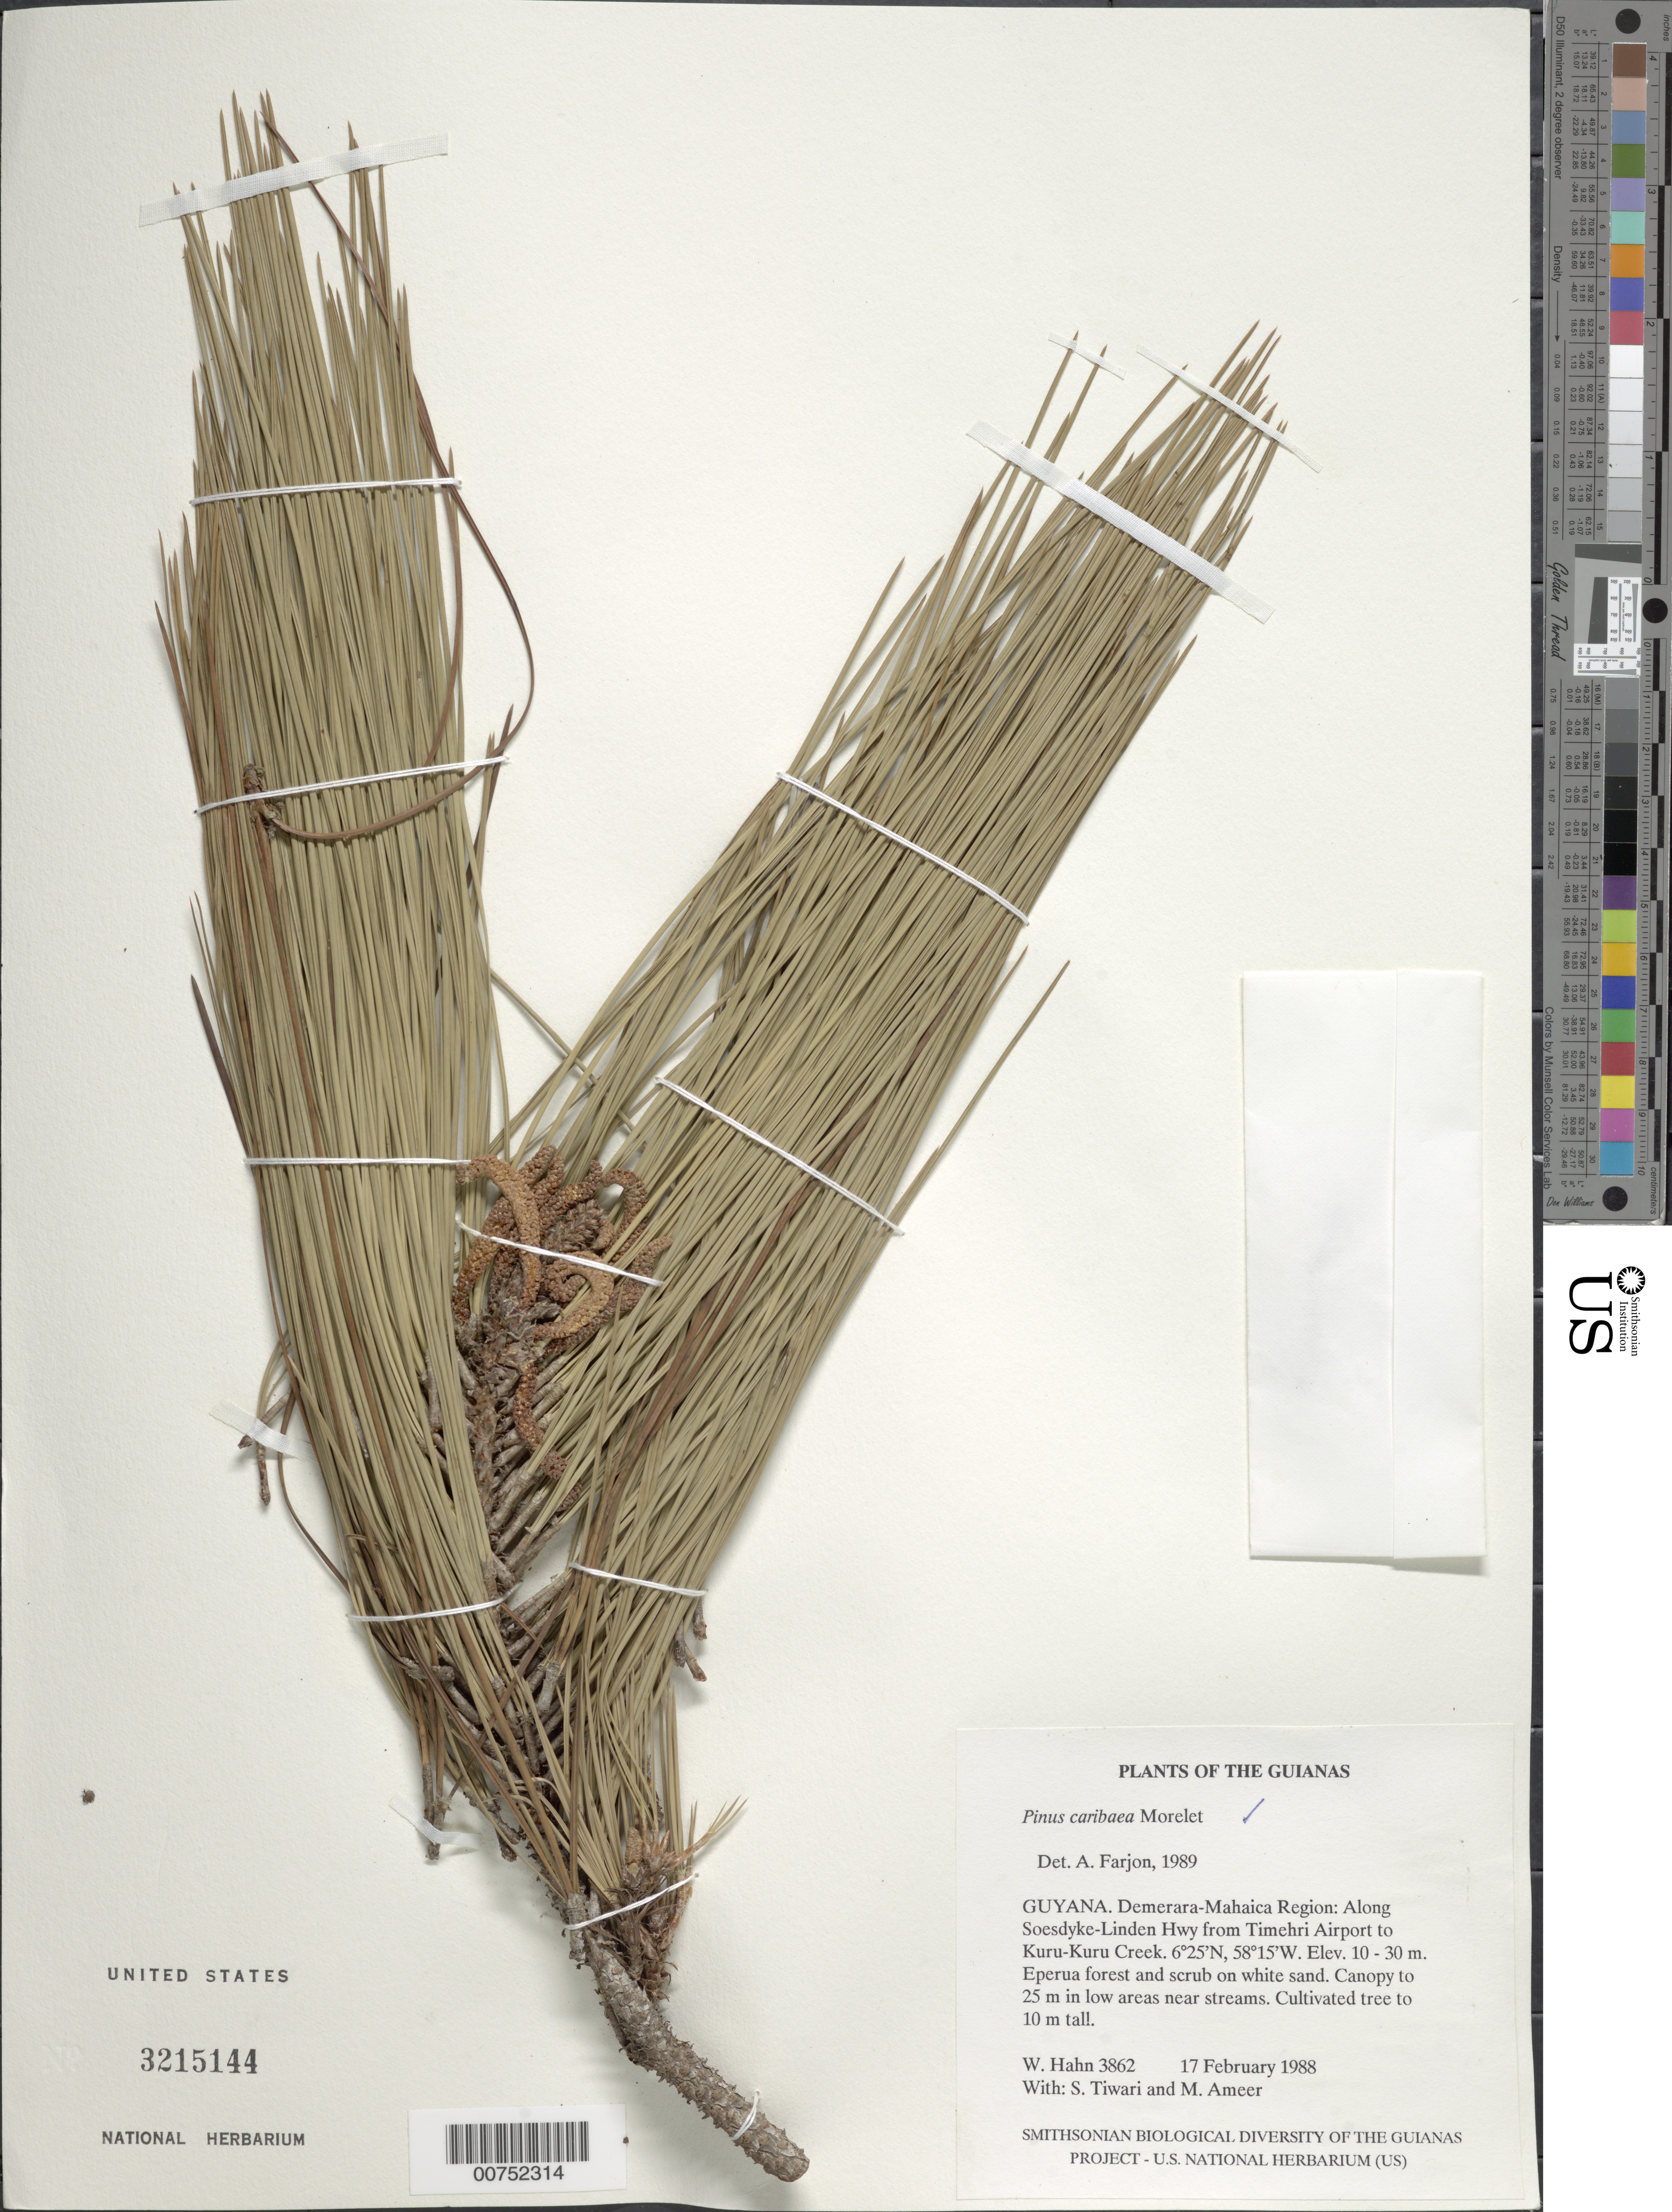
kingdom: Plantae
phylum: Tracheophyta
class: Pinopsida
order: Pinales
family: Pinaceae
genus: Pinus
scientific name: Pinus caribaea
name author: Morelet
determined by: Farjon, A. K.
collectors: W. Hahn, S. Tiwari & M. Ameer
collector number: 3862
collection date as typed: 17 February 1988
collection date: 1988-02-17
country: Guyana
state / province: Demerara-Mahaica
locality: Along Soesdyke-Linden Hwy from Timehri Airport to Kuru-Kuru Creek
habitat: Eperua forest and scrub on white sand. Canopy to 25 m in low areas near streams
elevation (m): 10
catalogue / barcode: US 3215114